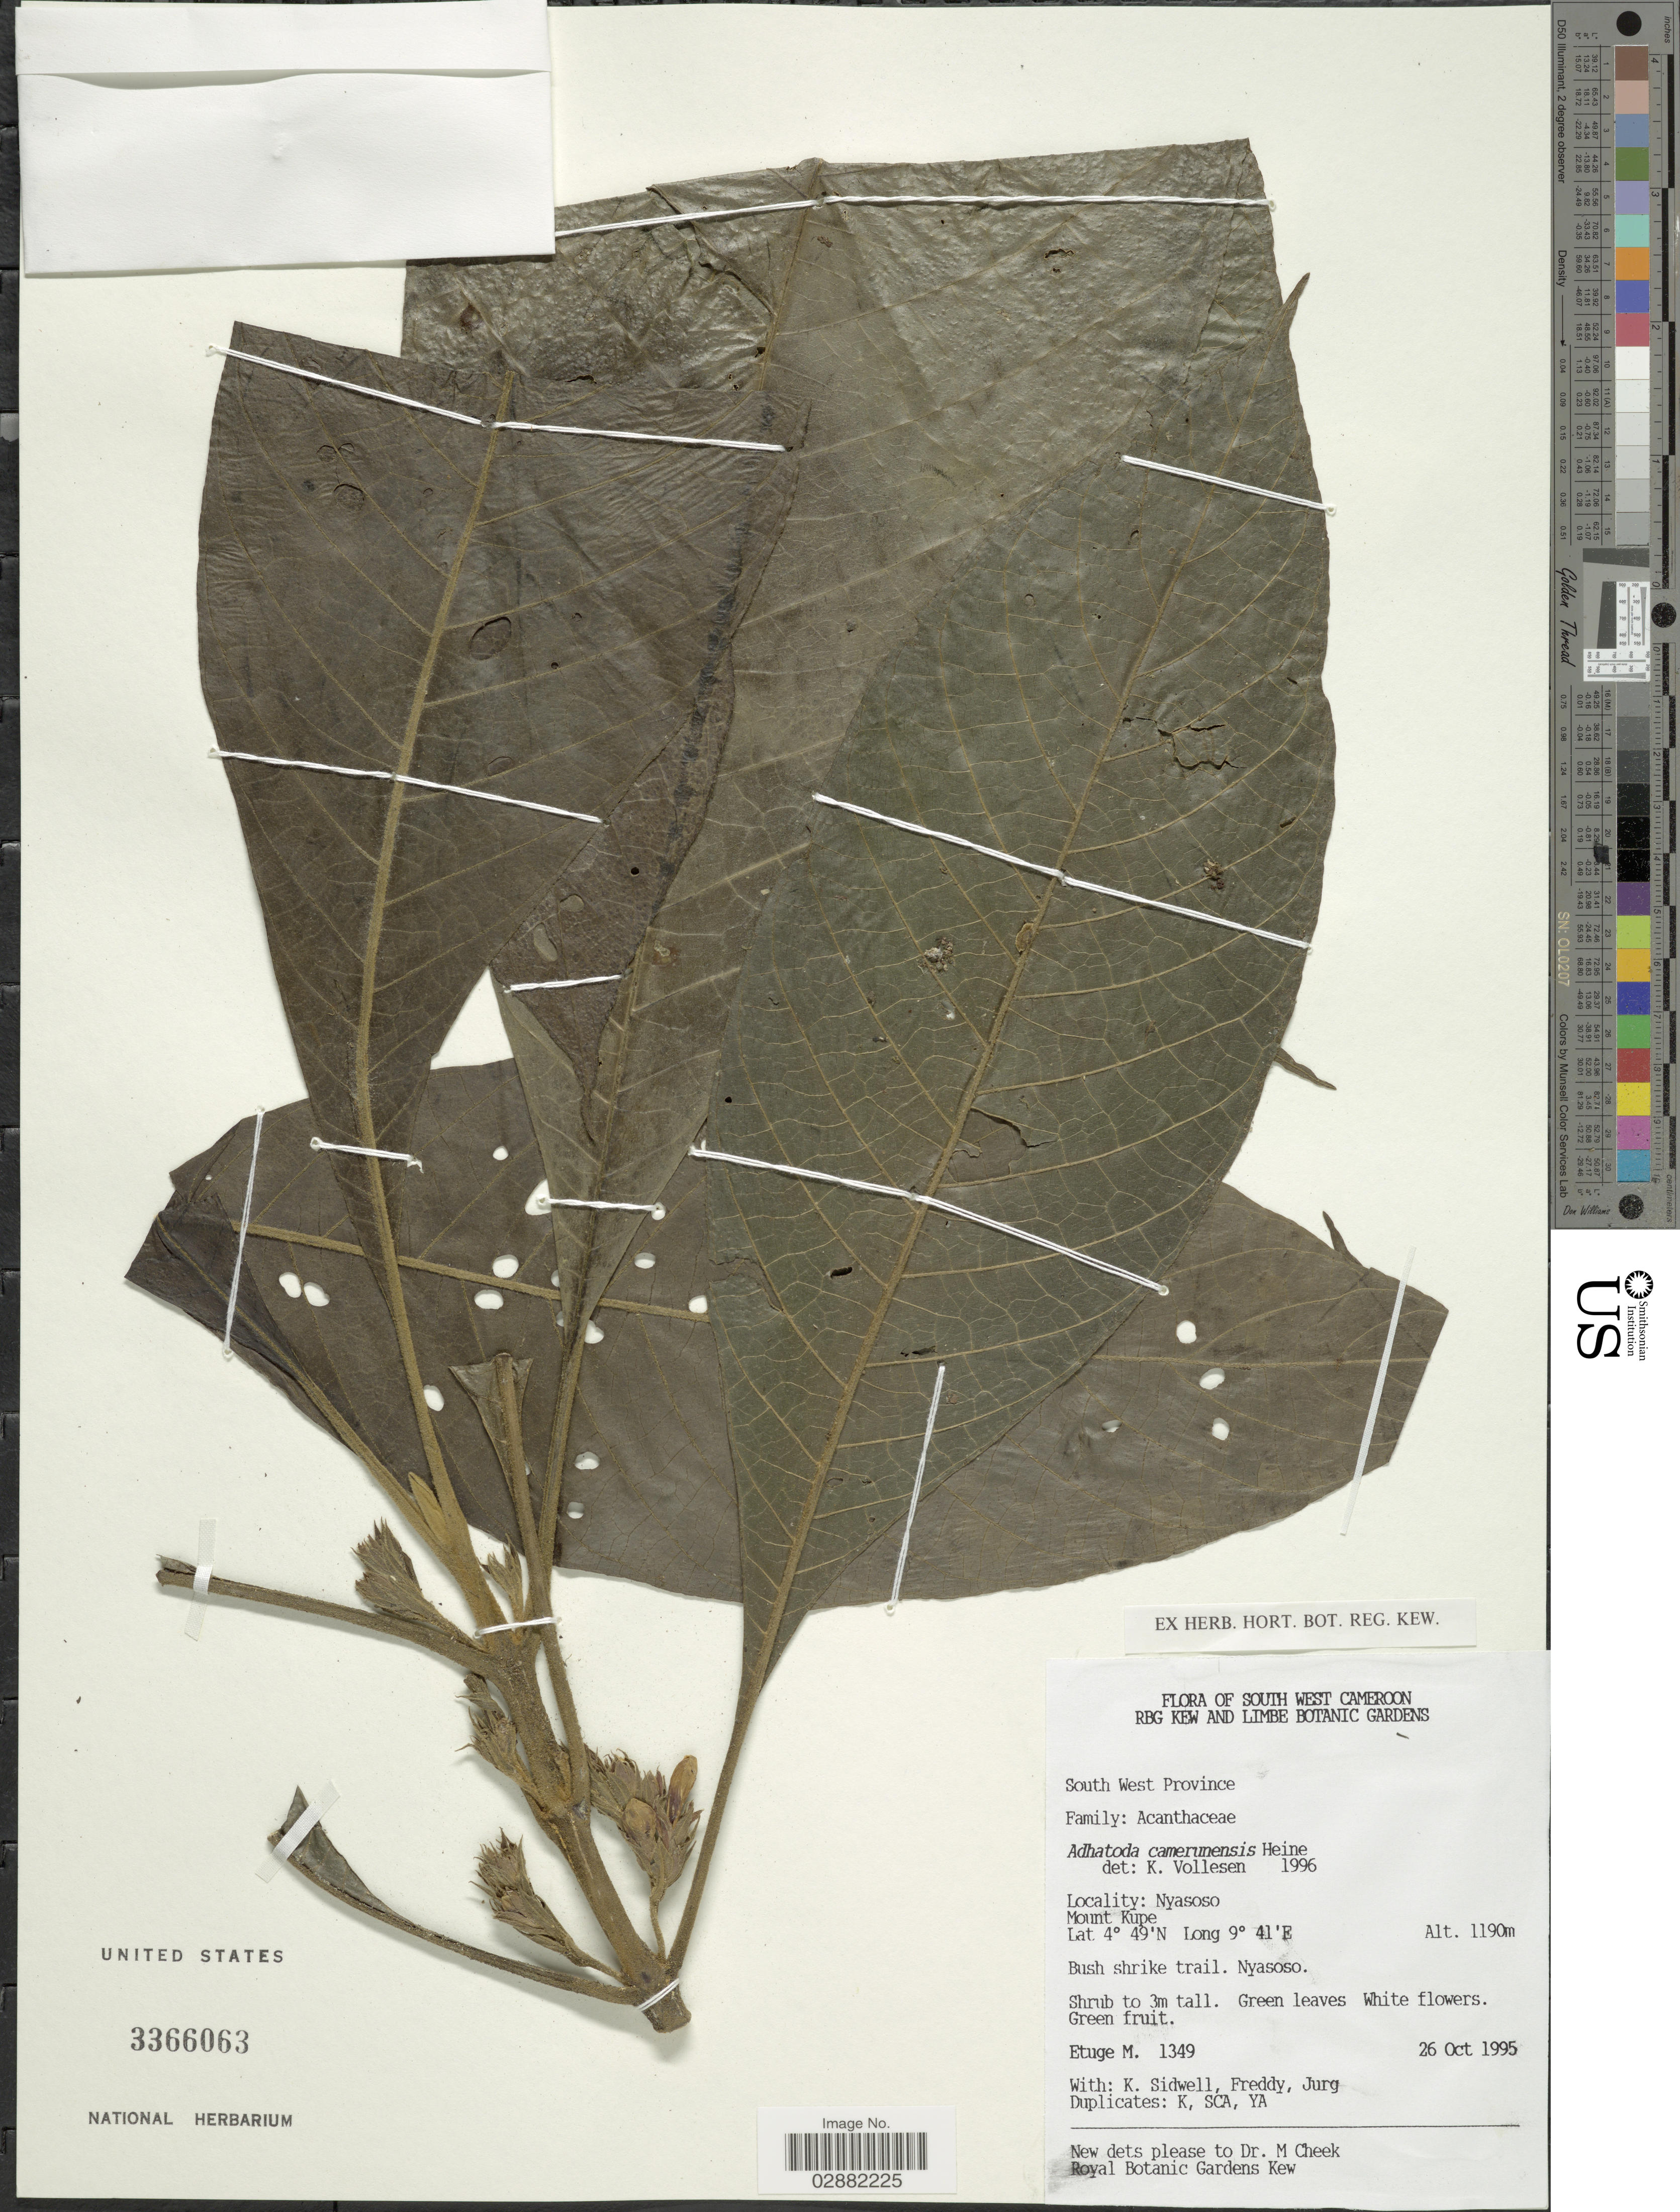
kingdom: Plantae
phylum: Tracheophyta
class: Magnoliopsida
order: Lamiales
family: Acanthaceae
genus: Justicia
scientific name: Justicia camerunensis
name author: (Heine) I. Darbysh.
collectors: M. Etuge, K. Sidwell, -. Freddy & Jurg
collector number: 1349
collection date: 1995-10-26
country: Cameroon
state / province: Sud-Ouest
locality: South West Cameroon. Nyasoso. Mount Kupe. Nyasoso.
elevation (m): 1190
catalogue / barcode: US 3366063